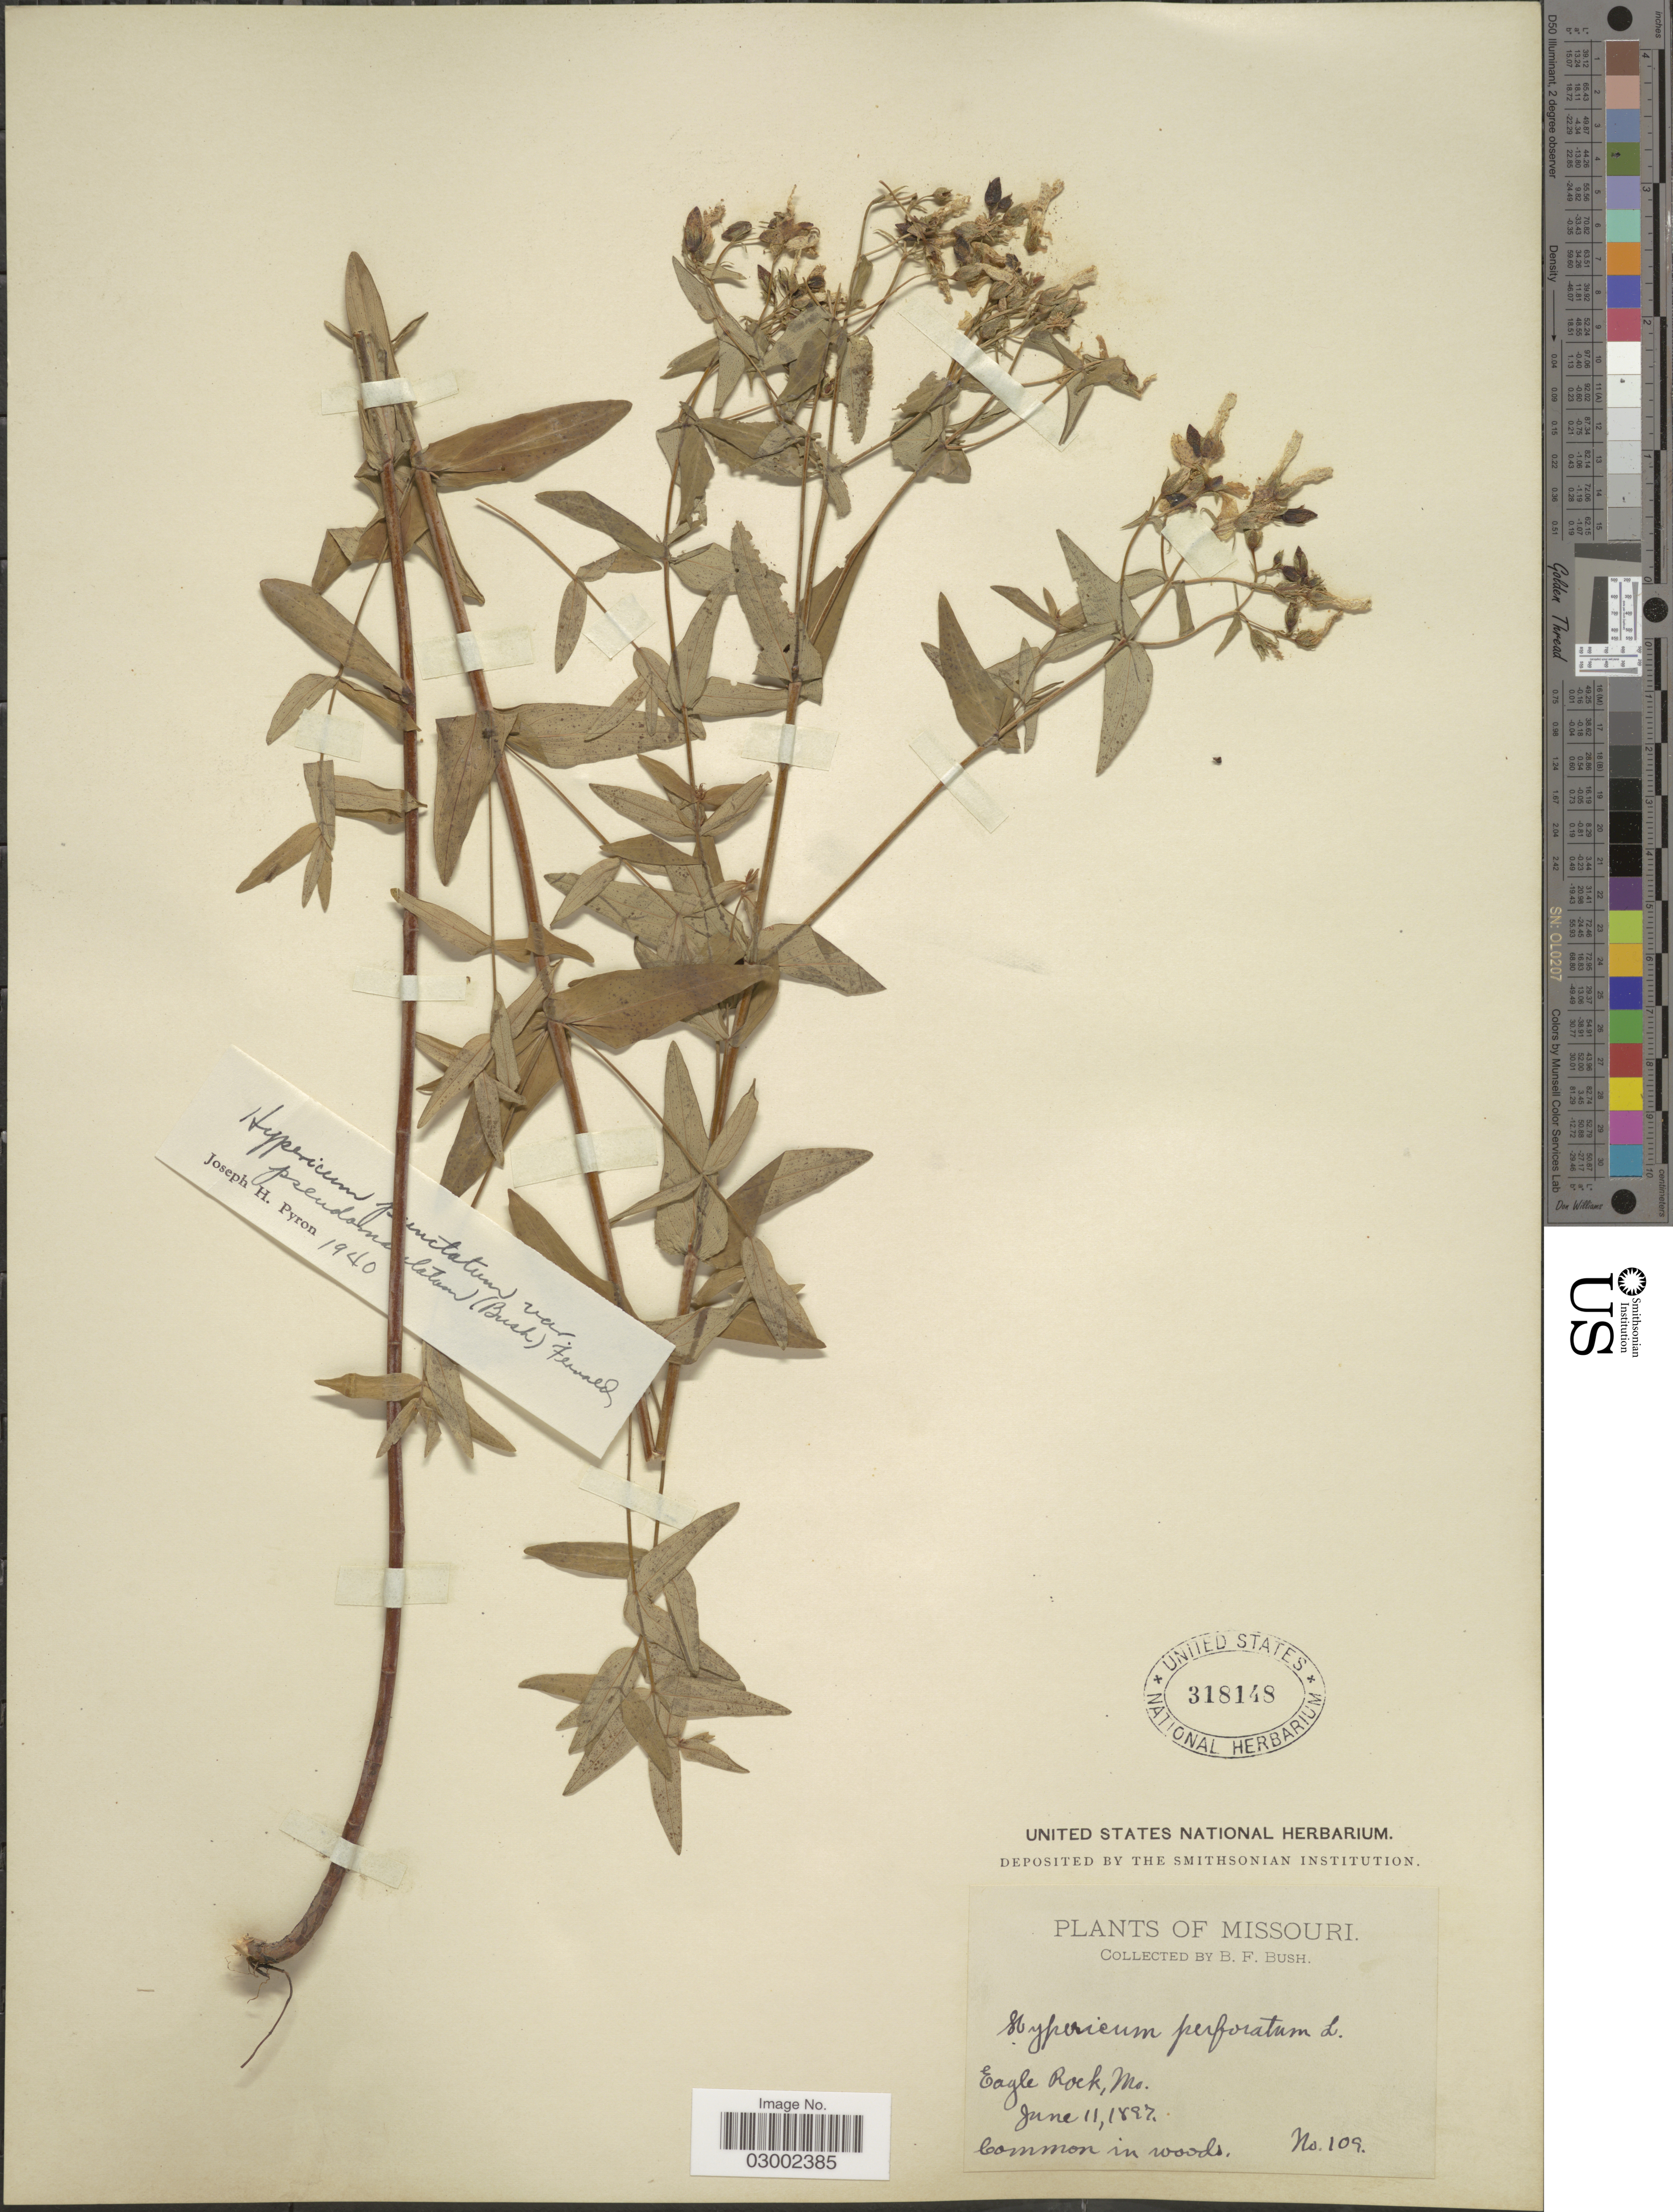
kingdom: Plantae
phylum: Tracheophyta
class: Magnoliopsida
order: Malpighiales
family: Hypericaceae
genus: Hypericum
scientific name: Hypericum punctatum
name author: Lam.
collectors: B. F. Bush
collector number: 109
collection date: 1897-06-11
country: United States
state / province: Missouri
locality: Eagle Rock.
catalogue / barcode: US 318148